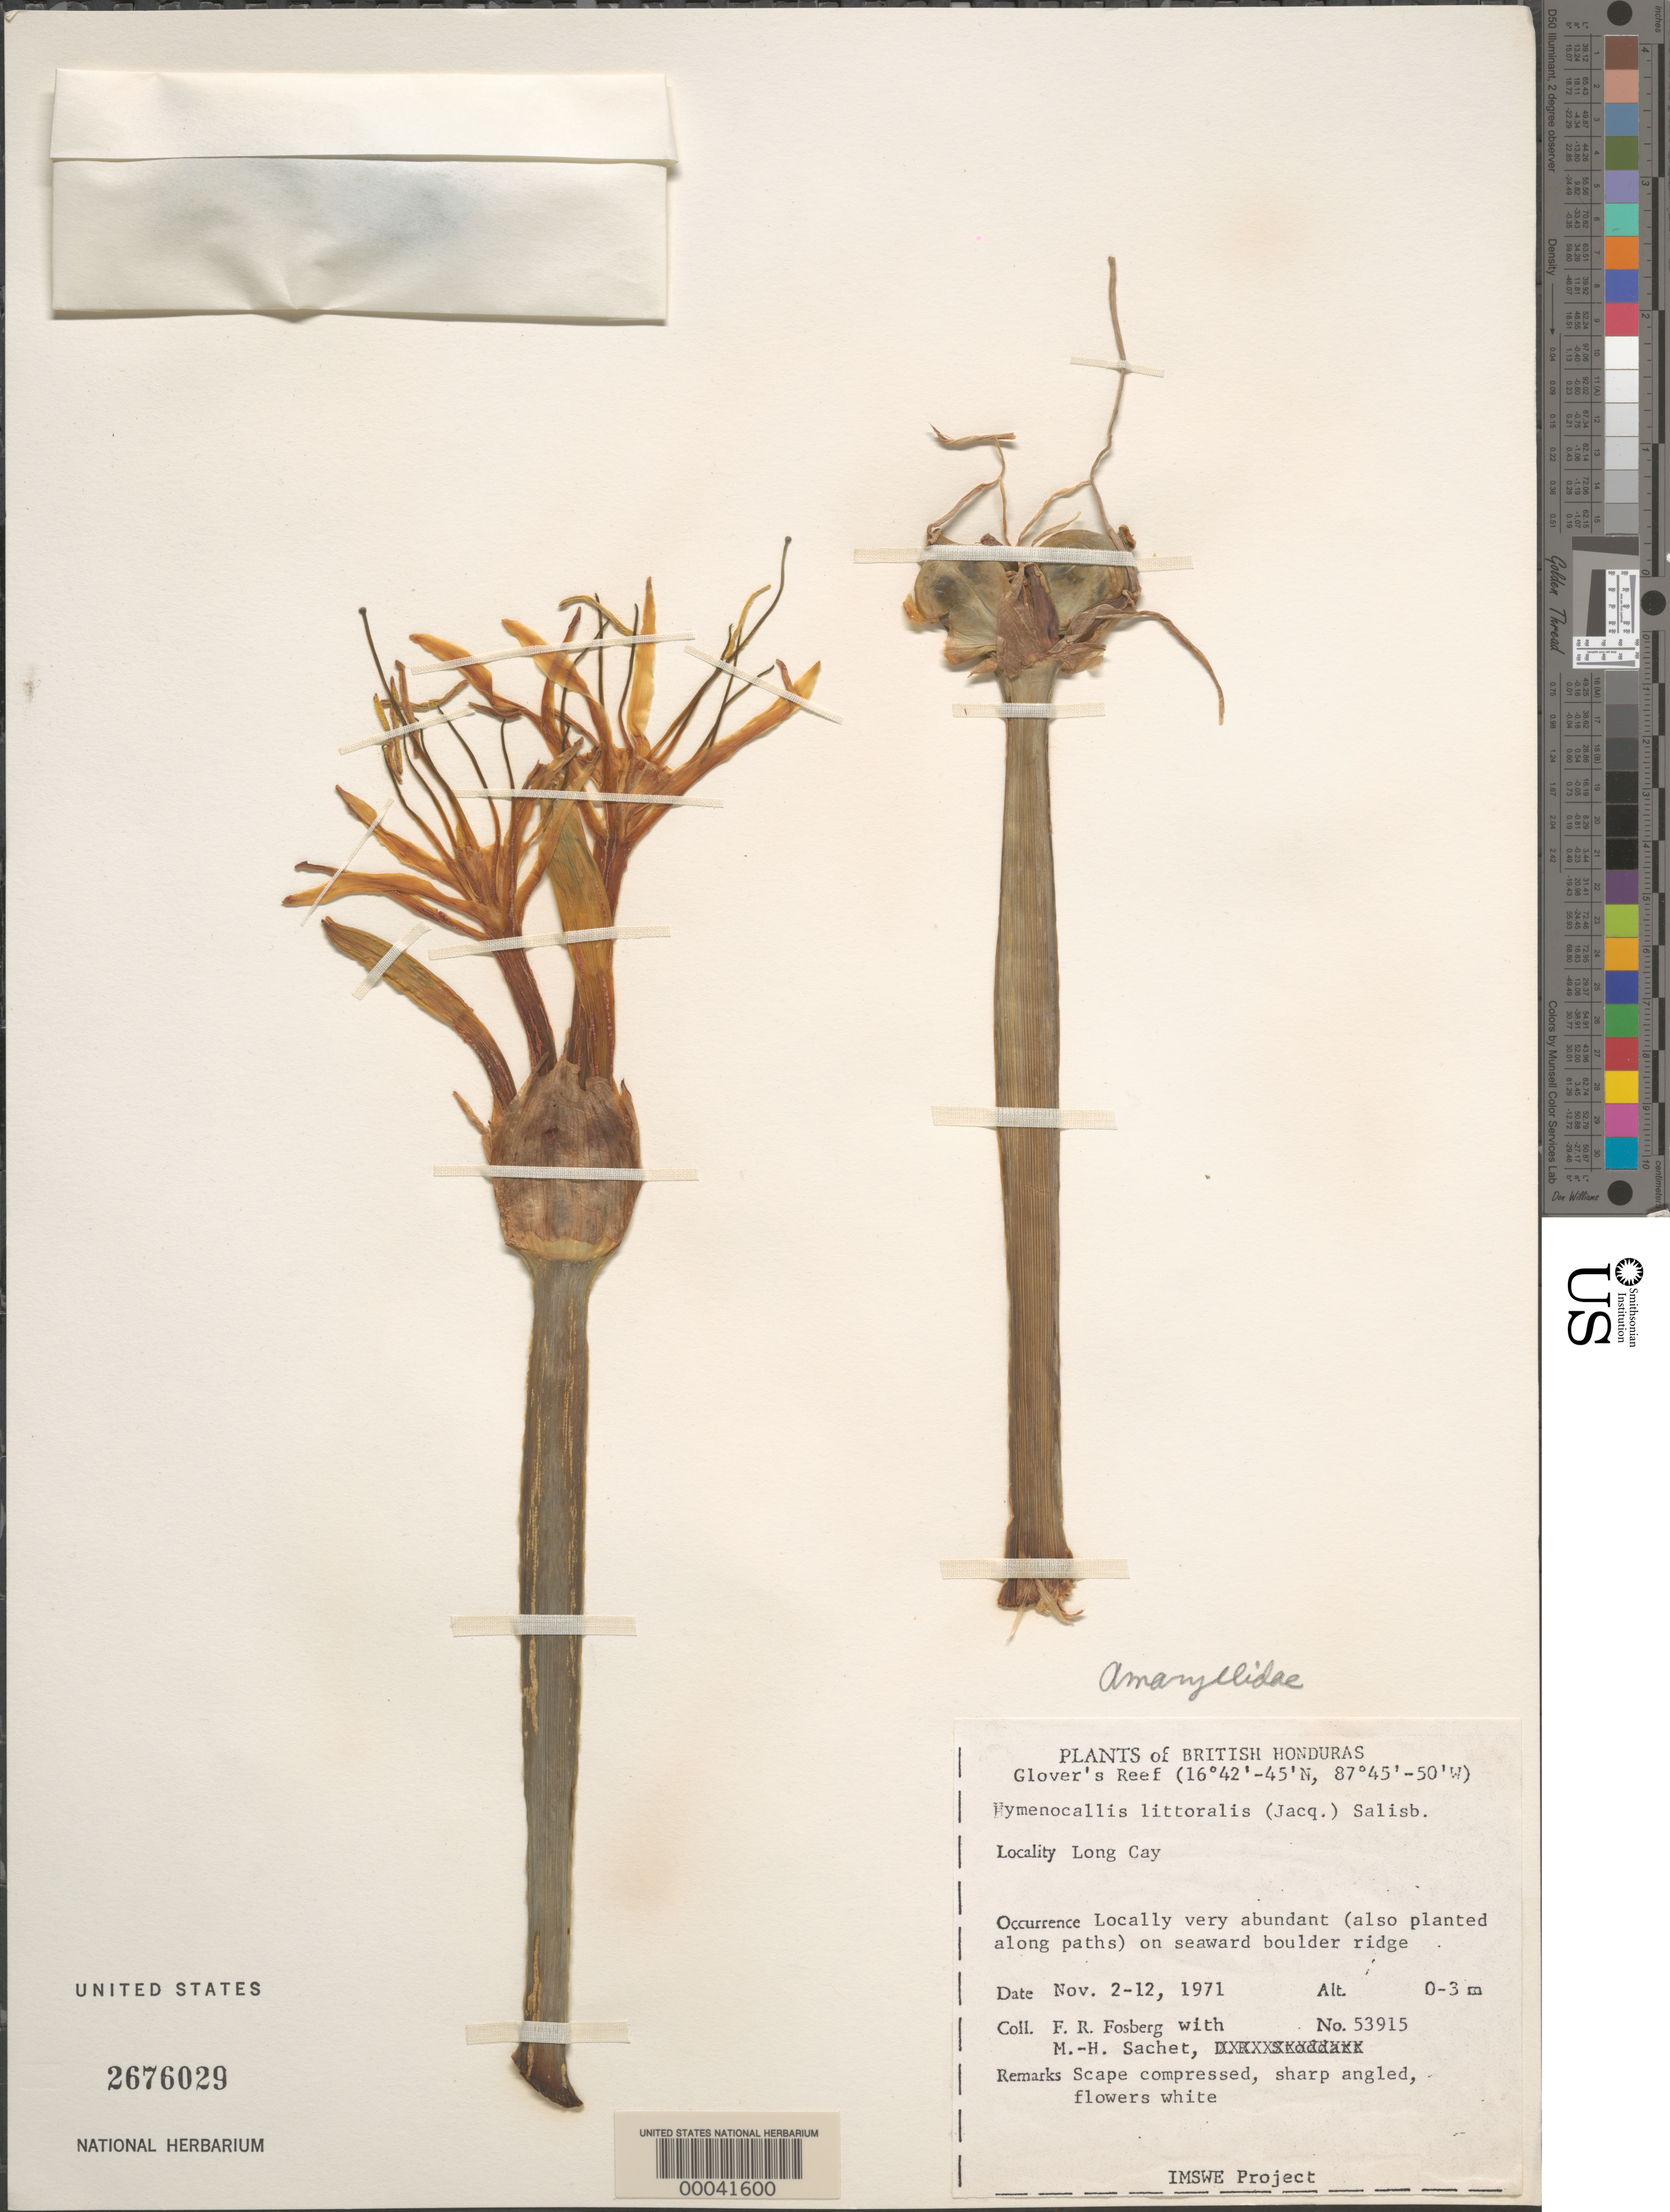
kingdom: Plantae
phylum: Tracheophyta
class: Liliopsida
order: Asparagales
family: Amaryllidaceae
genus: Hymenocallis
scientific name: Hymenocallis littoralis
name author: (Jacq.) Salisb.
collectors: F. R. Fosberg & M.-H. Sachet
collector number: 53915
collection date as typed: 02 Nov 1971 to 12 Nov 1971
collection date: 1971-11-02/1971-11-12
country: Belize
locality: Long Cay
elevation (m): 0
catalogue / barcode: US 2676029